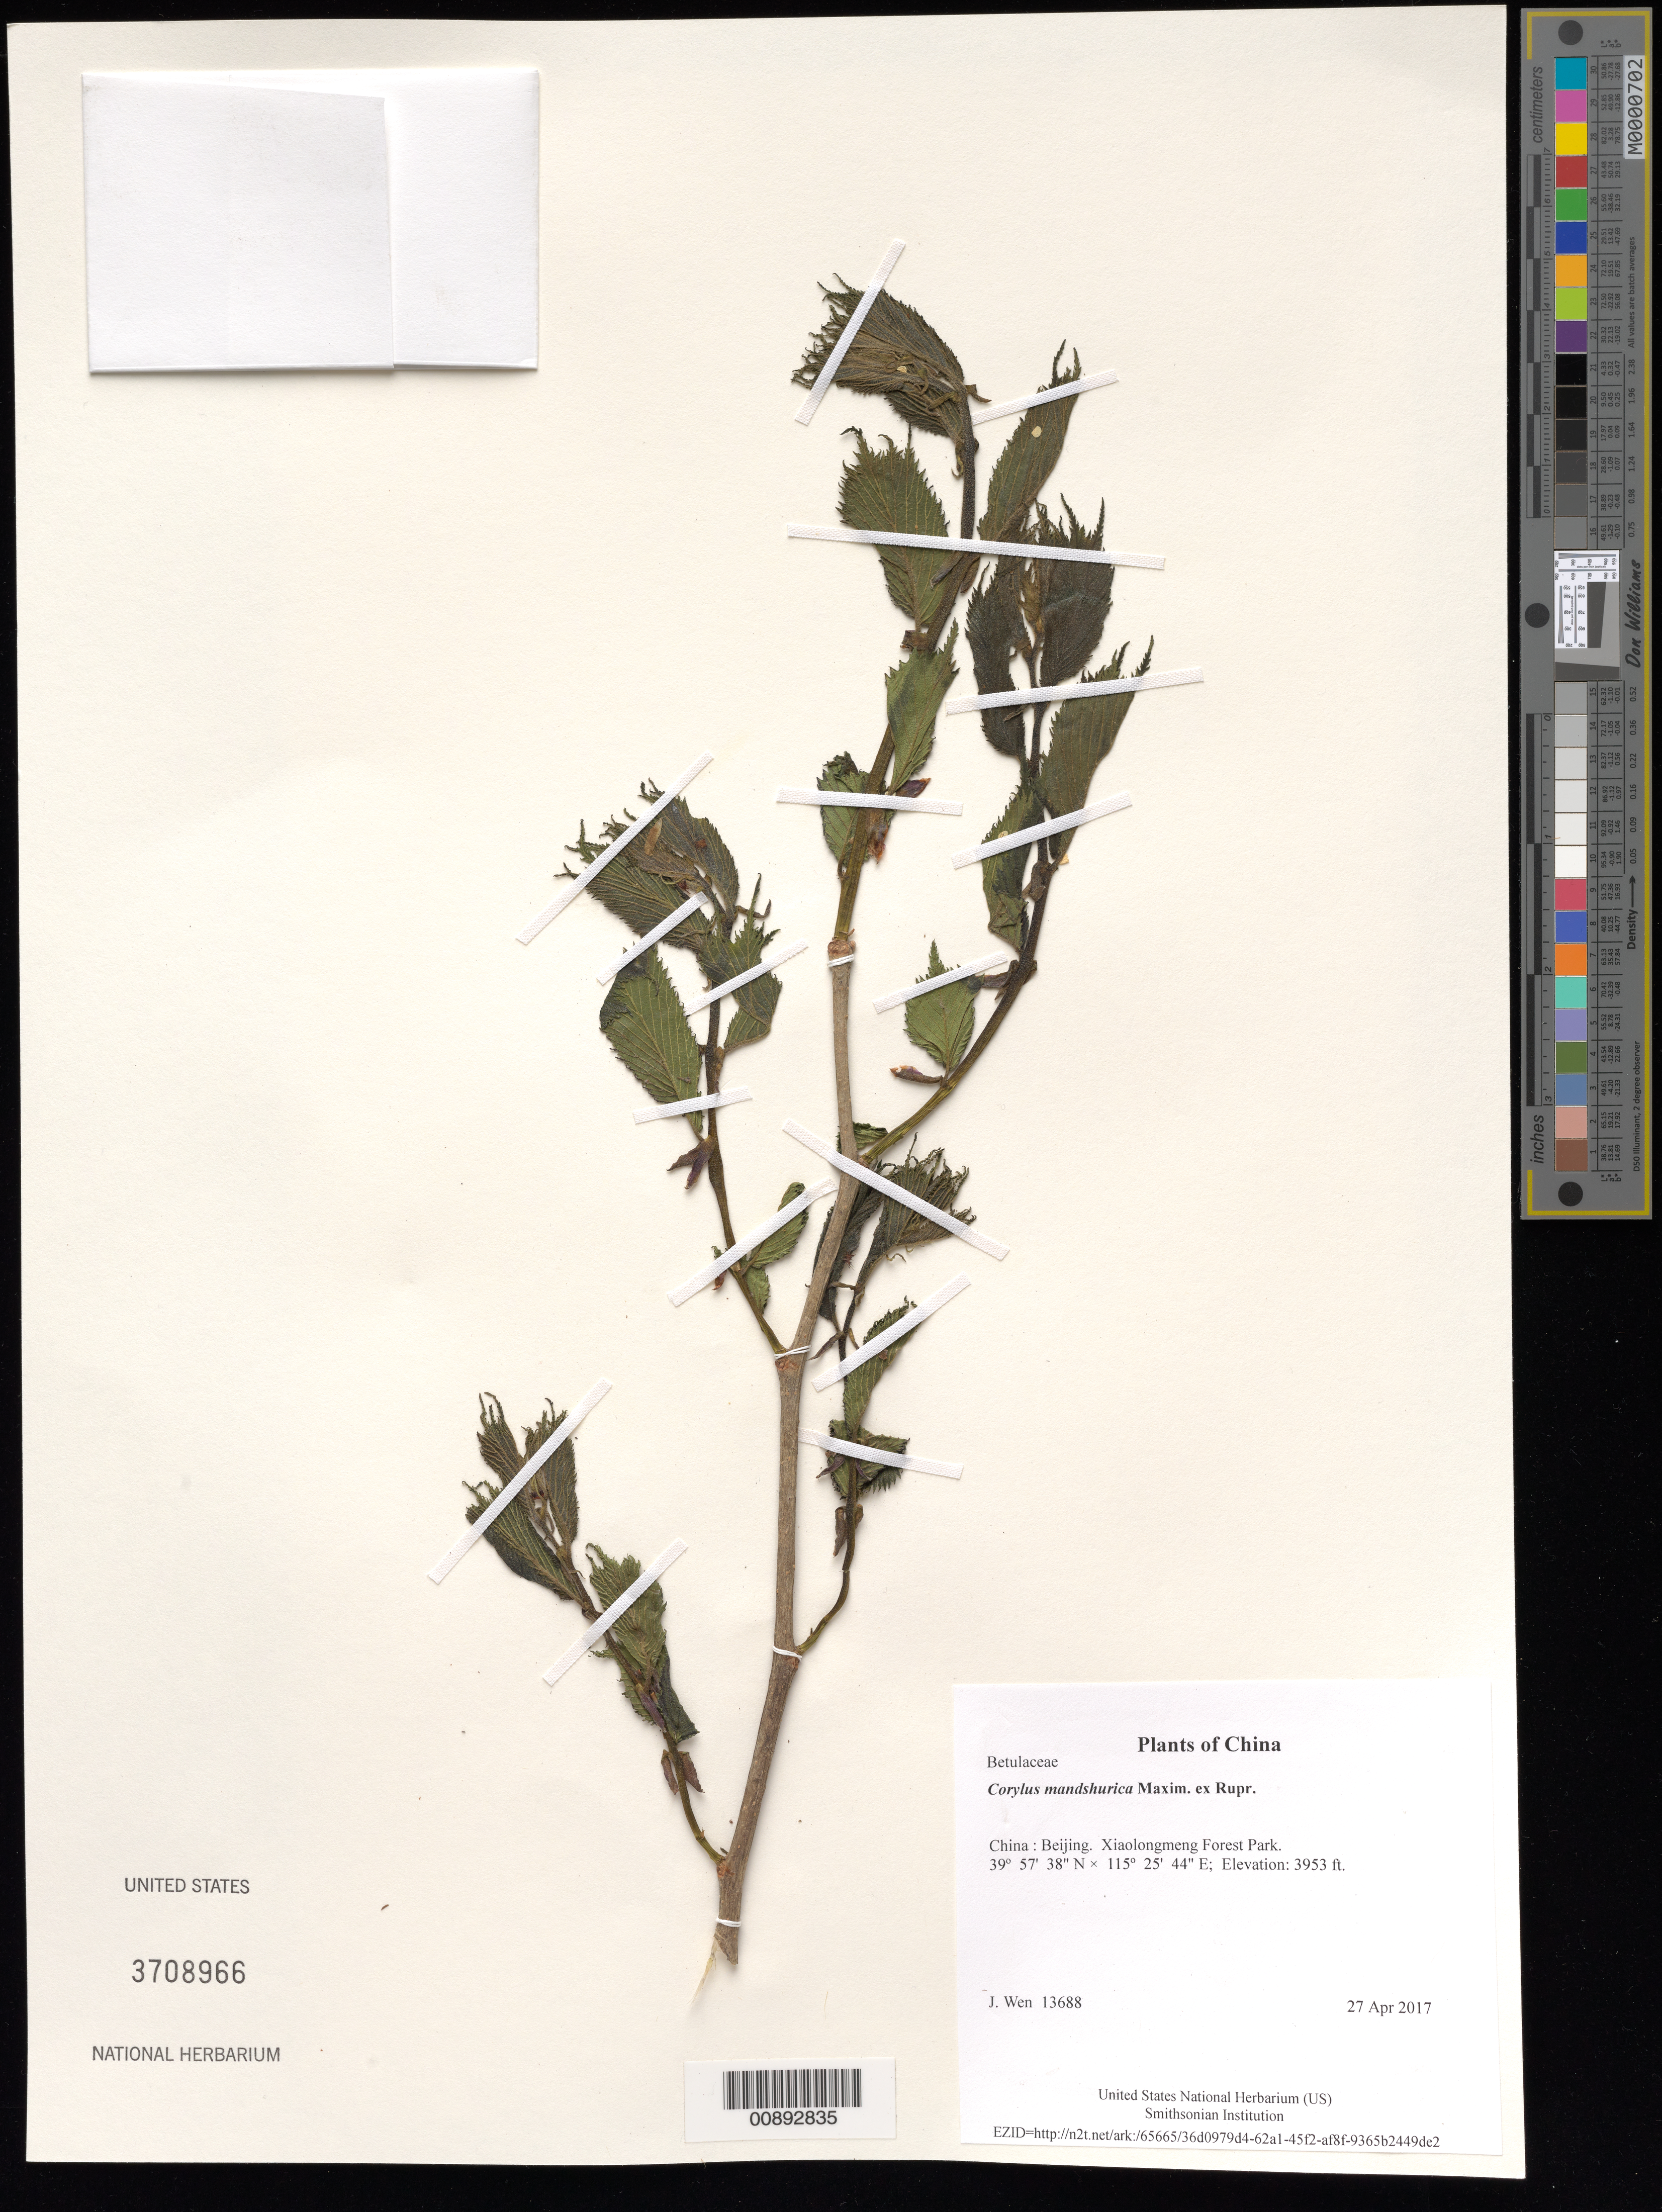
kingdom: Plantae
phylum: Tracheophyta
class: Magnoliopsida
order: Fagales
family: Betulaceae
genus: Corylus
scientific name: Corylus mandshurica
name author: Maxim. ex Rupr.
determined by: Wen, Jun, (BOT), Smithsonian Institution - National Museum of Natural History (UNITED STATES)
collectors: J. Wen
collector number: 13688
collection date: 2017-04-27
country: China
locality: Beijing. Xiaolongmeng Forest Park.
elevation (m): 1205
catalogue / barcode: US 3708966